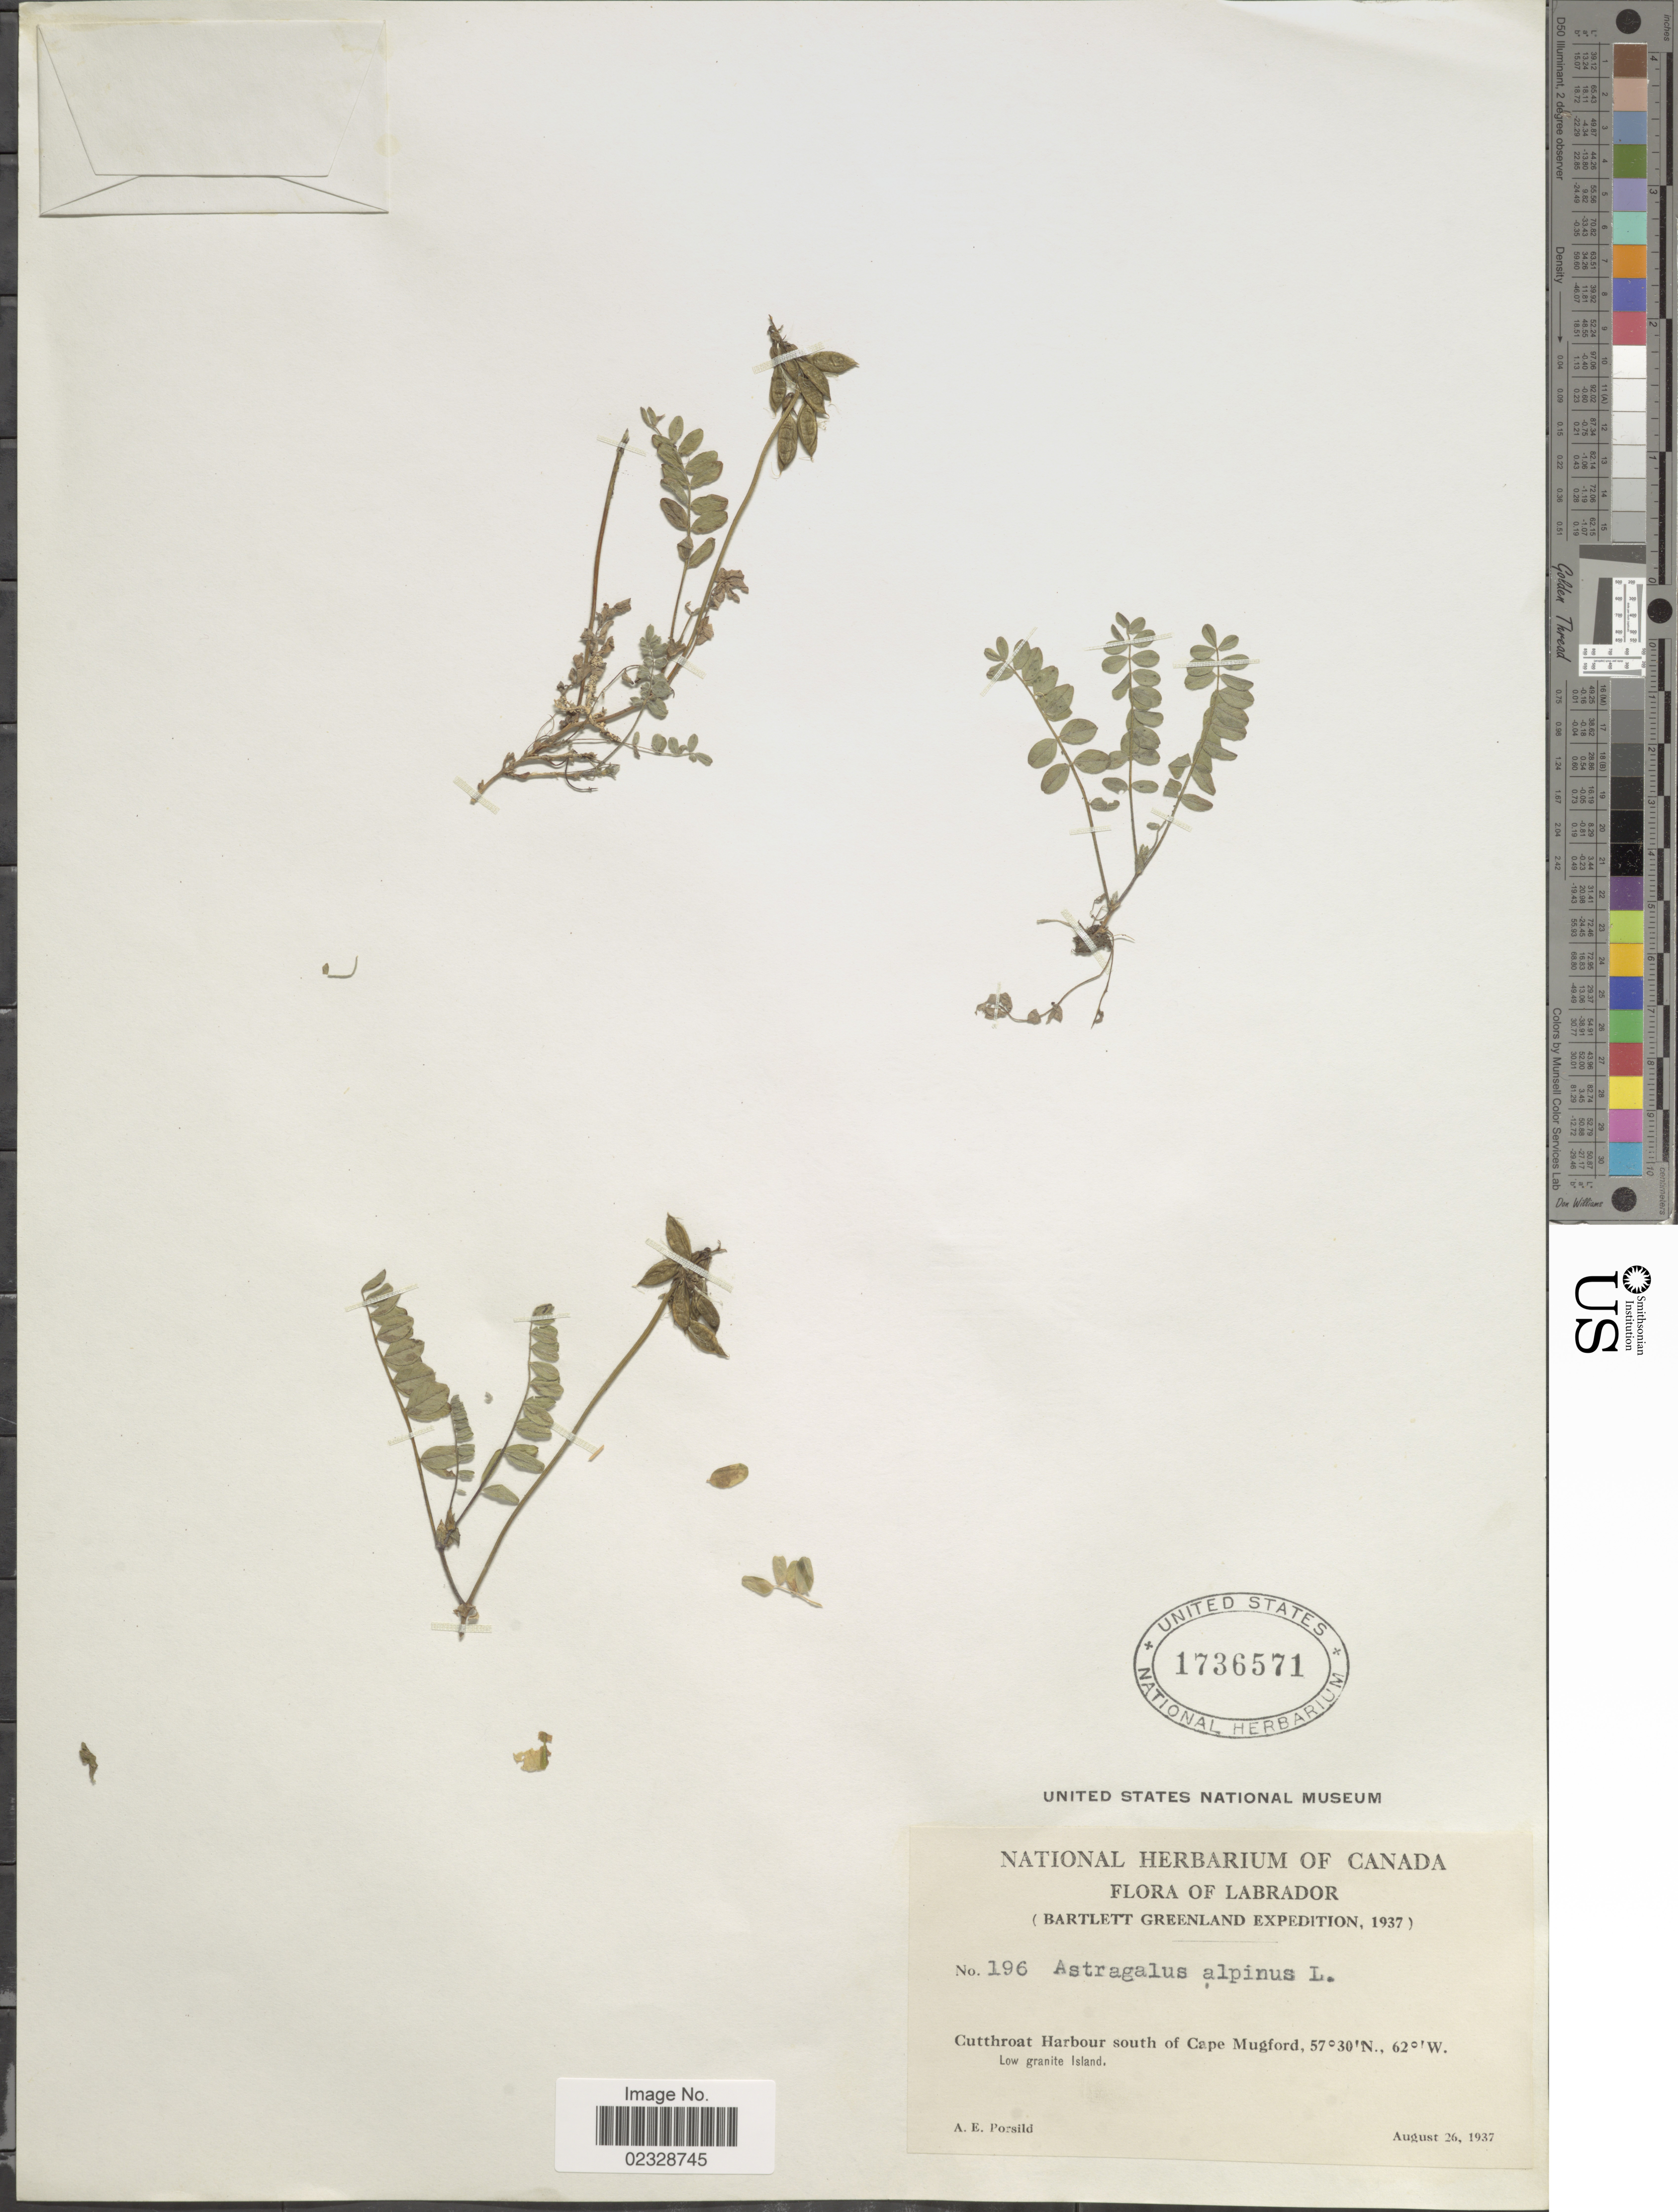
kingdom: Plantae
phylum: Tracheophyta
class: Magnoliopsida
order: Fabales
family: Fabaceae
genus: Astragalus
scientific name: Astragalus alpinus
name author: L.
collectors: A. E. Porsild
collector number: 196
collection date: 1937-08-26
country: Canada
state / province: Newfoundland and Labrador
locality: Labrador, Cutthroat Harbour south of Cape Mugford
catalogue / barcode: US 1736571